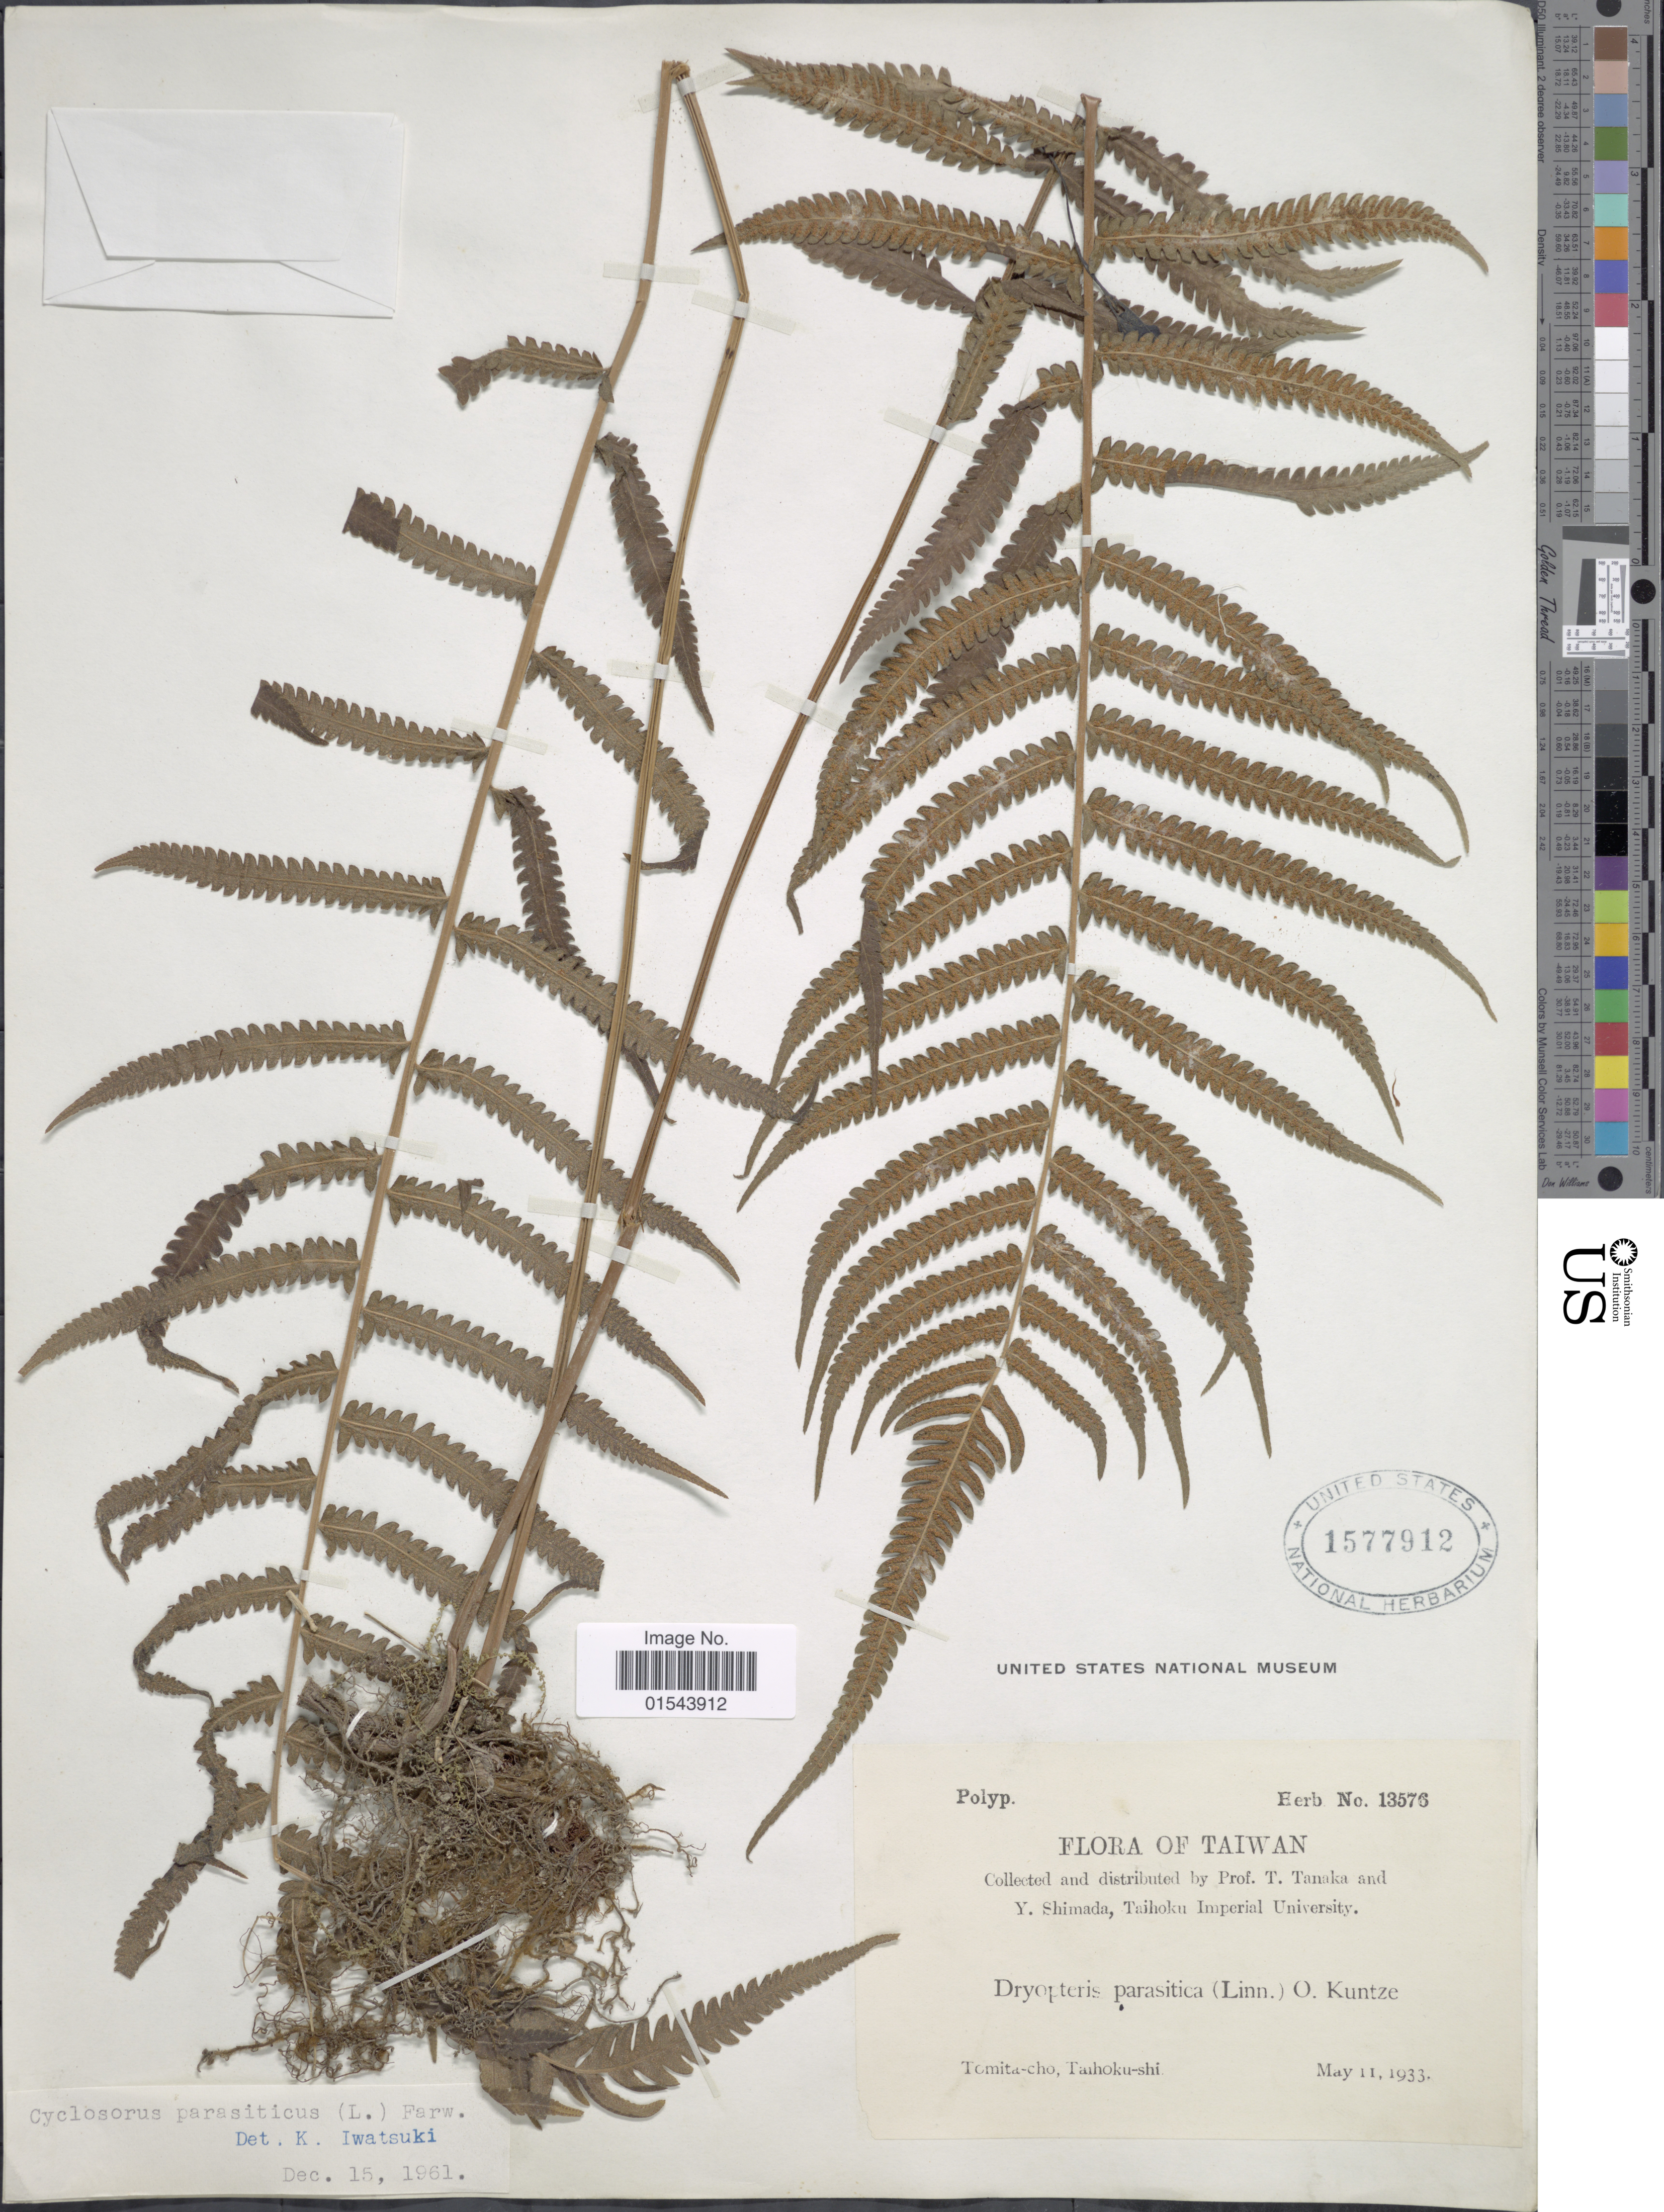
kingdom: Plantae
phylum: Tracheophyta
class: Polypodiopsida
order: Polypodiales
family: Thelypteridaceae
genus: Christella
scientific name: Christella parasitica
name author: (L.) H. Lév.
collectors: T. Tanaka & Y. Shimada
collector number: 13576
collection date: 1933-05-11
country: Taiwan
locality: Tomita-cho, Tamhoku-shi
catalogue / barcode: US 1577912